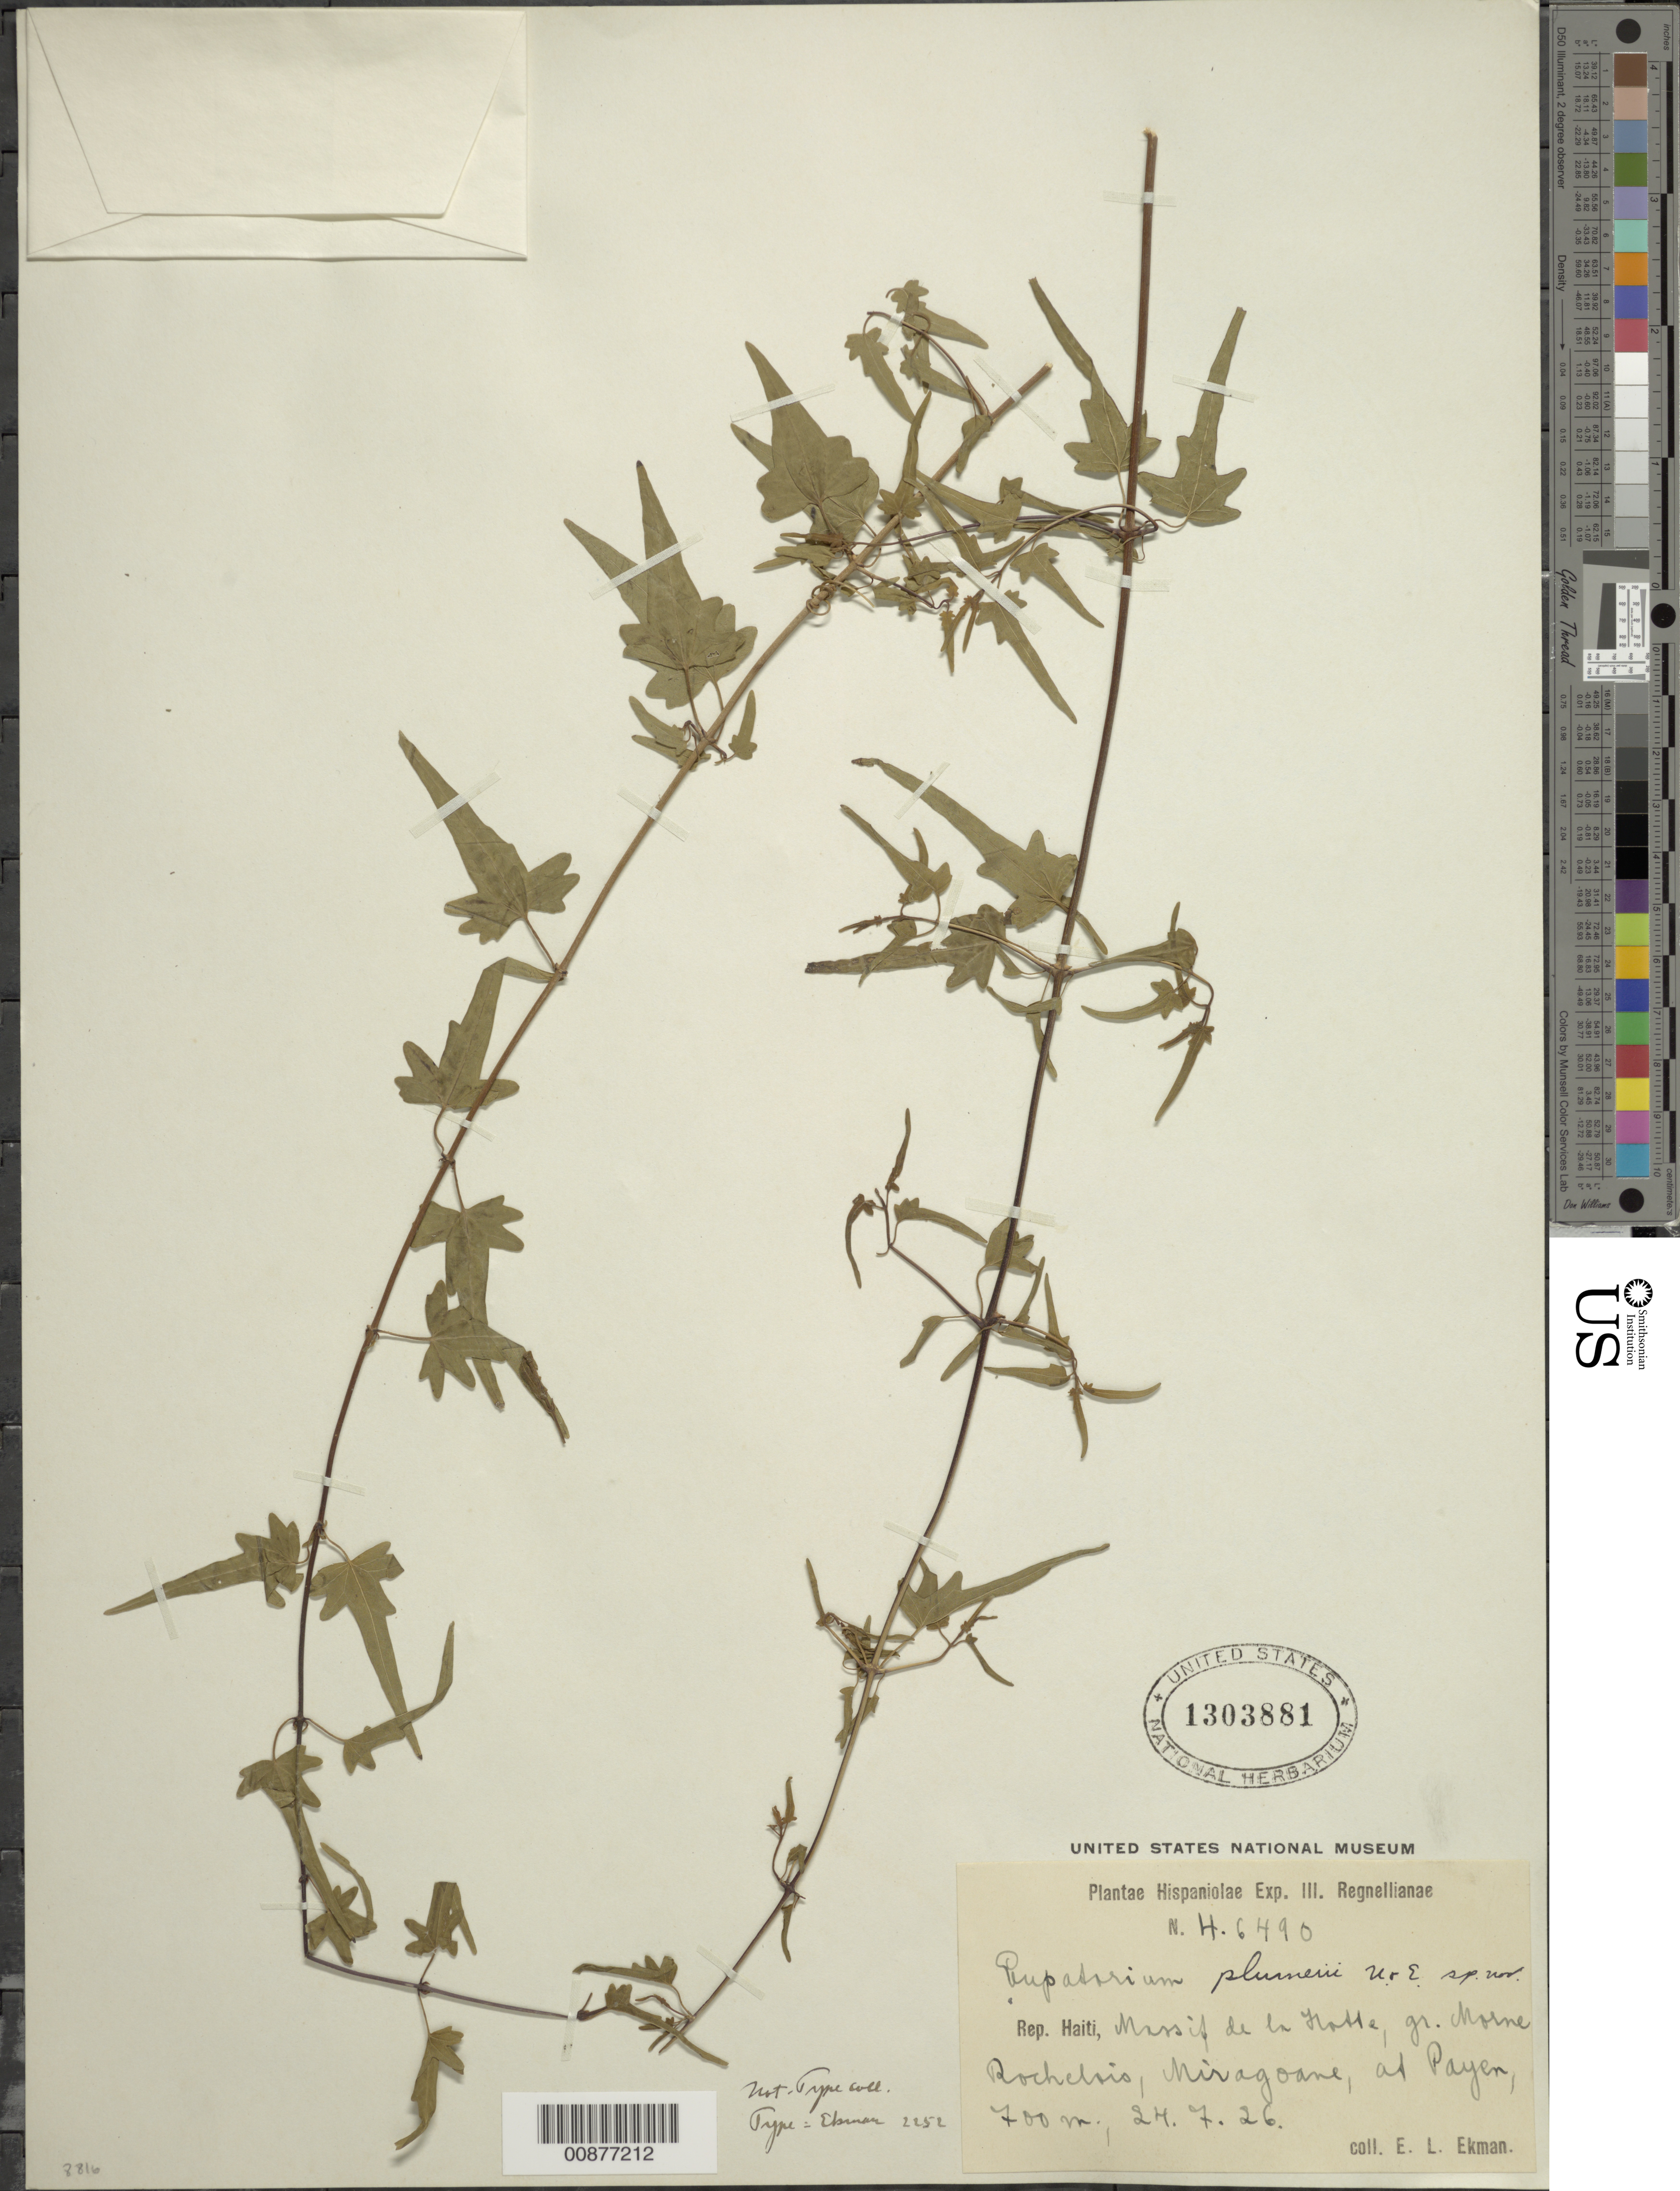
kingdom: Plantae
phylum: Tracheophyta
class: Magnoliopsida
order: Asterales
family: Asteraceae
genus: Osmiopsis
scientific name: Osmiopsis plumerii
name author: (Urb. & Ekman) R.M. King & H. Rob.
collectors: E. L. Ekman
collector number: H 6490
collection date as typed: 24 Jul 1926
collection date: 1926-07-24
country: Haiti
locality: Massif de la Hotte, gr. Morne Rochclsis (sp?), at Payen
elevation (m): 700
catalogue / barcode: US 1303881